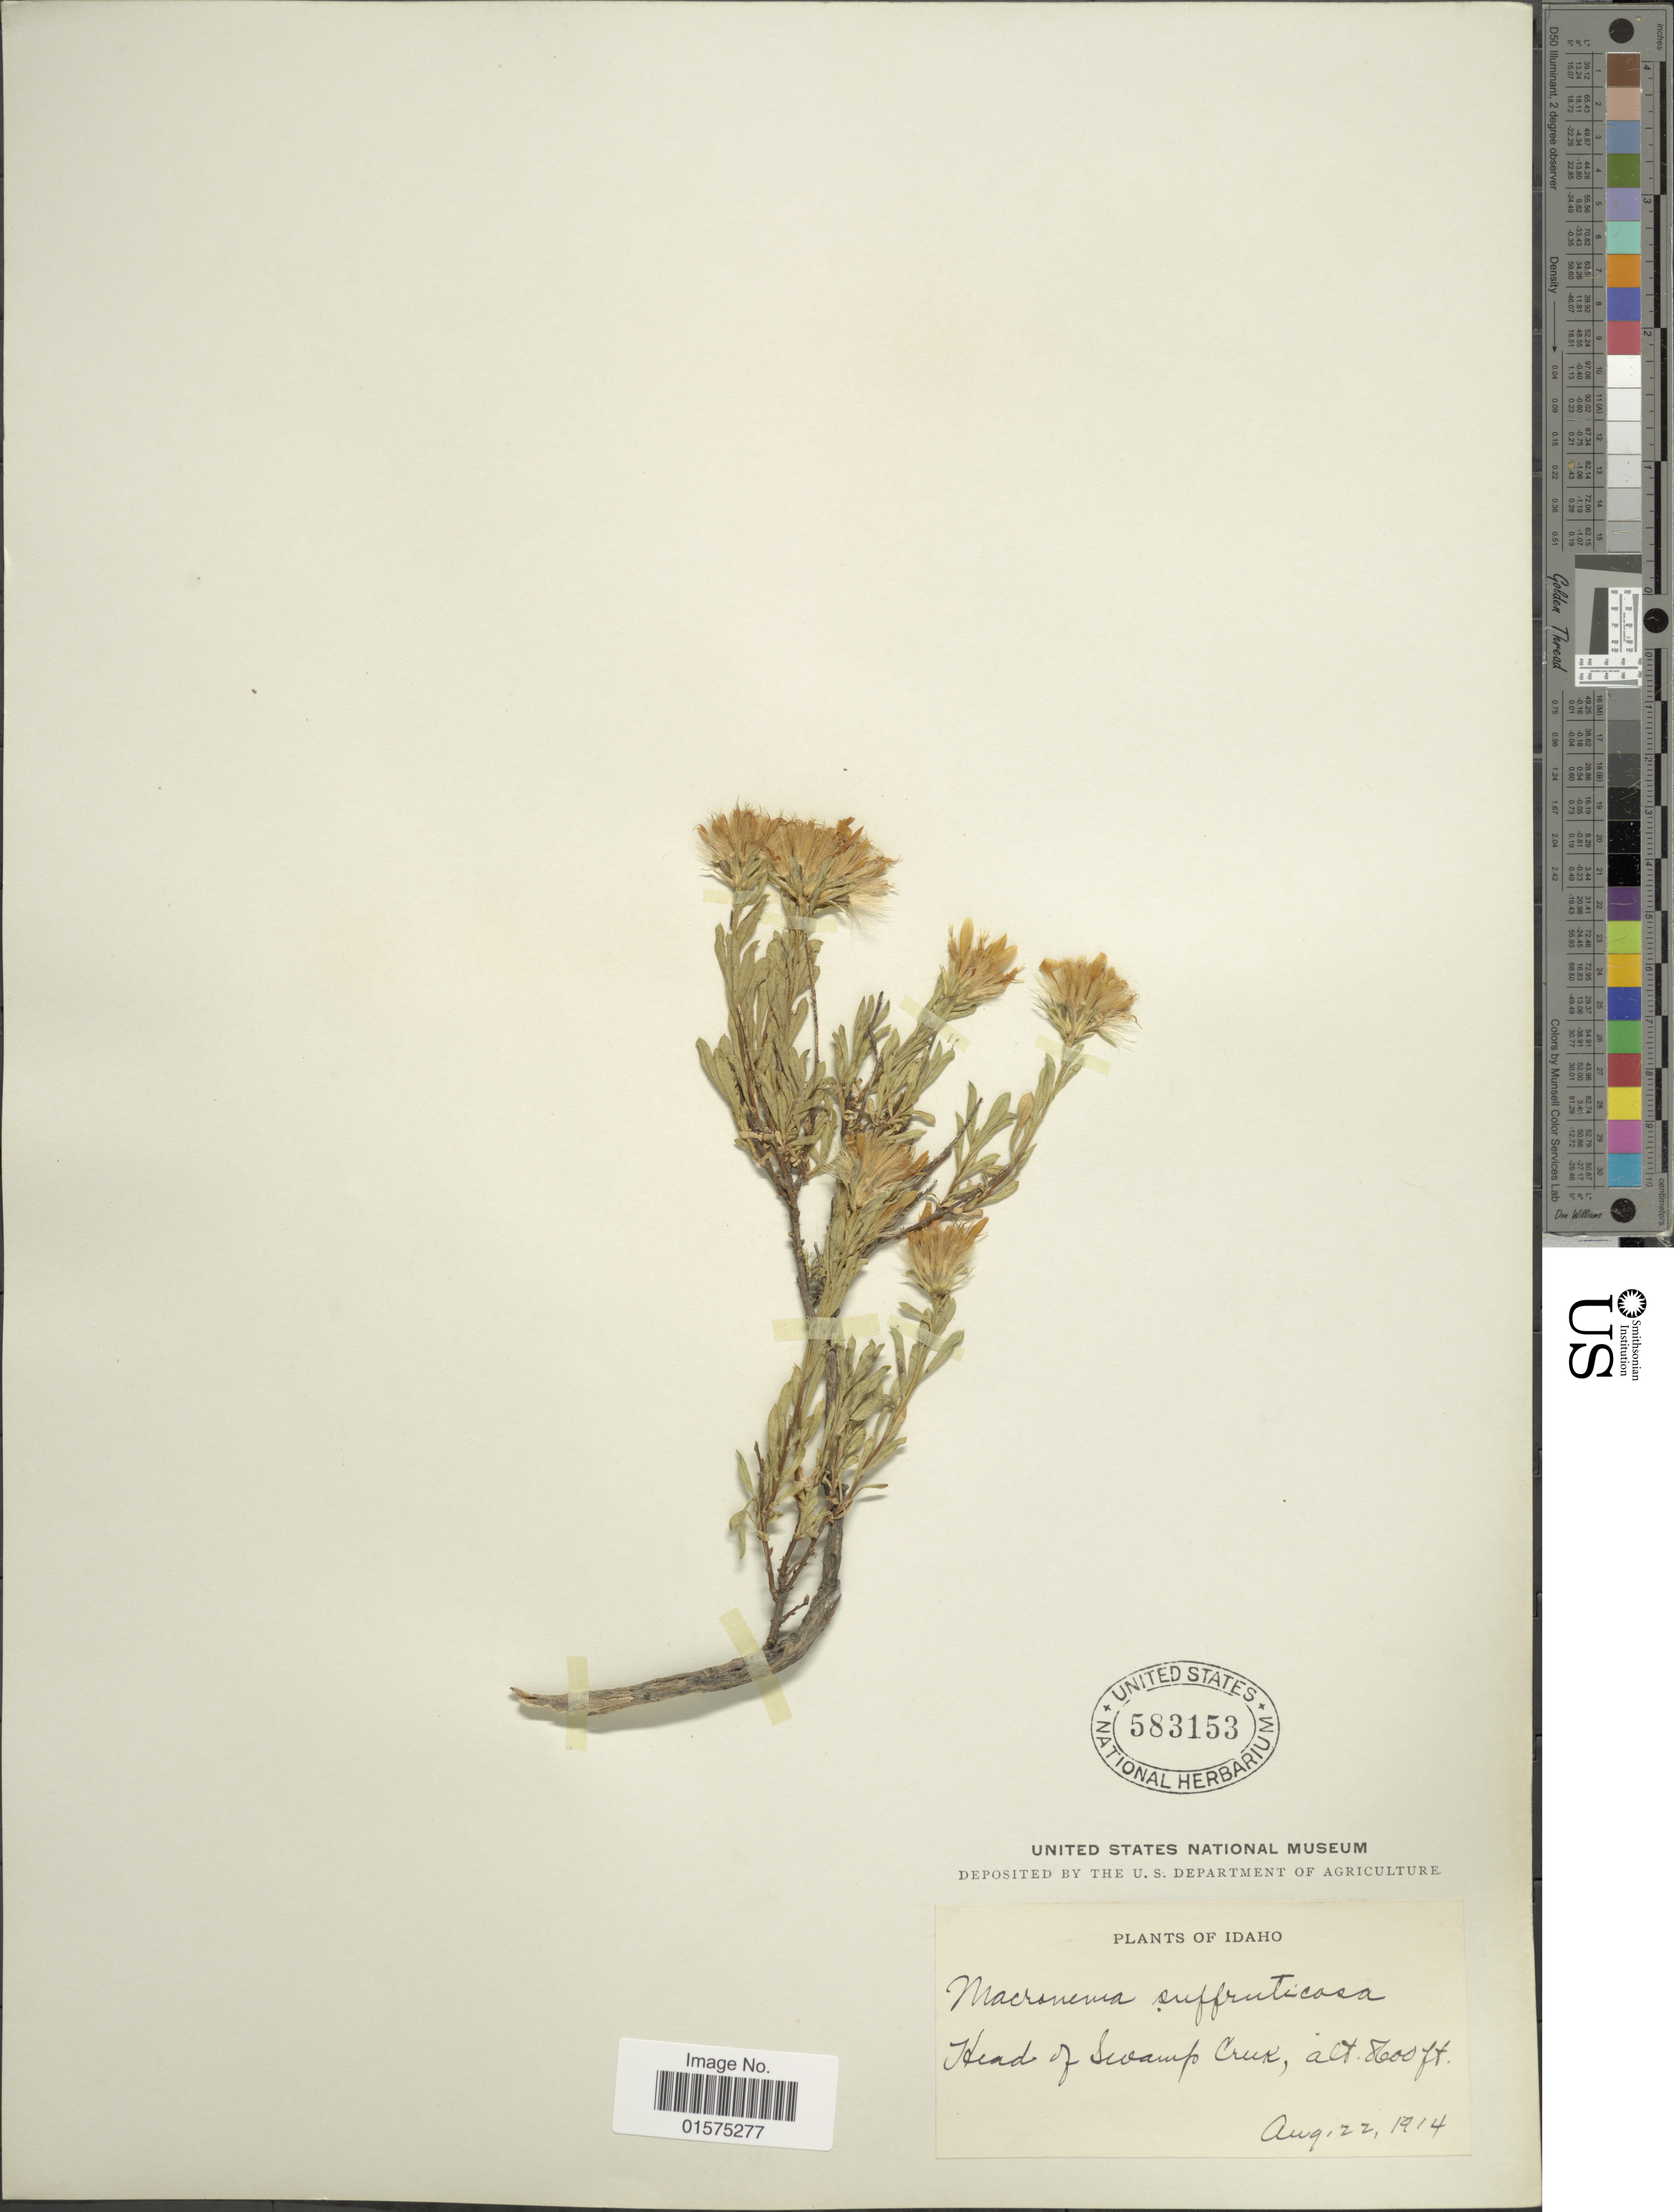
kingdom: Plantae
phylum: Tracheophyta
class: Magnoliopsida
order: Asterales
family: Asteraceae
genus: Ericameria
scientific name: Ericameria suffruticosa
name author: (Nutt.) G.L. Nesom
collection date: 1914-08-22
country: United States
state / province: Idaho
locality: Head of Swamp Creek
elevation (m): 2621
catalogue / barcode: US 583153